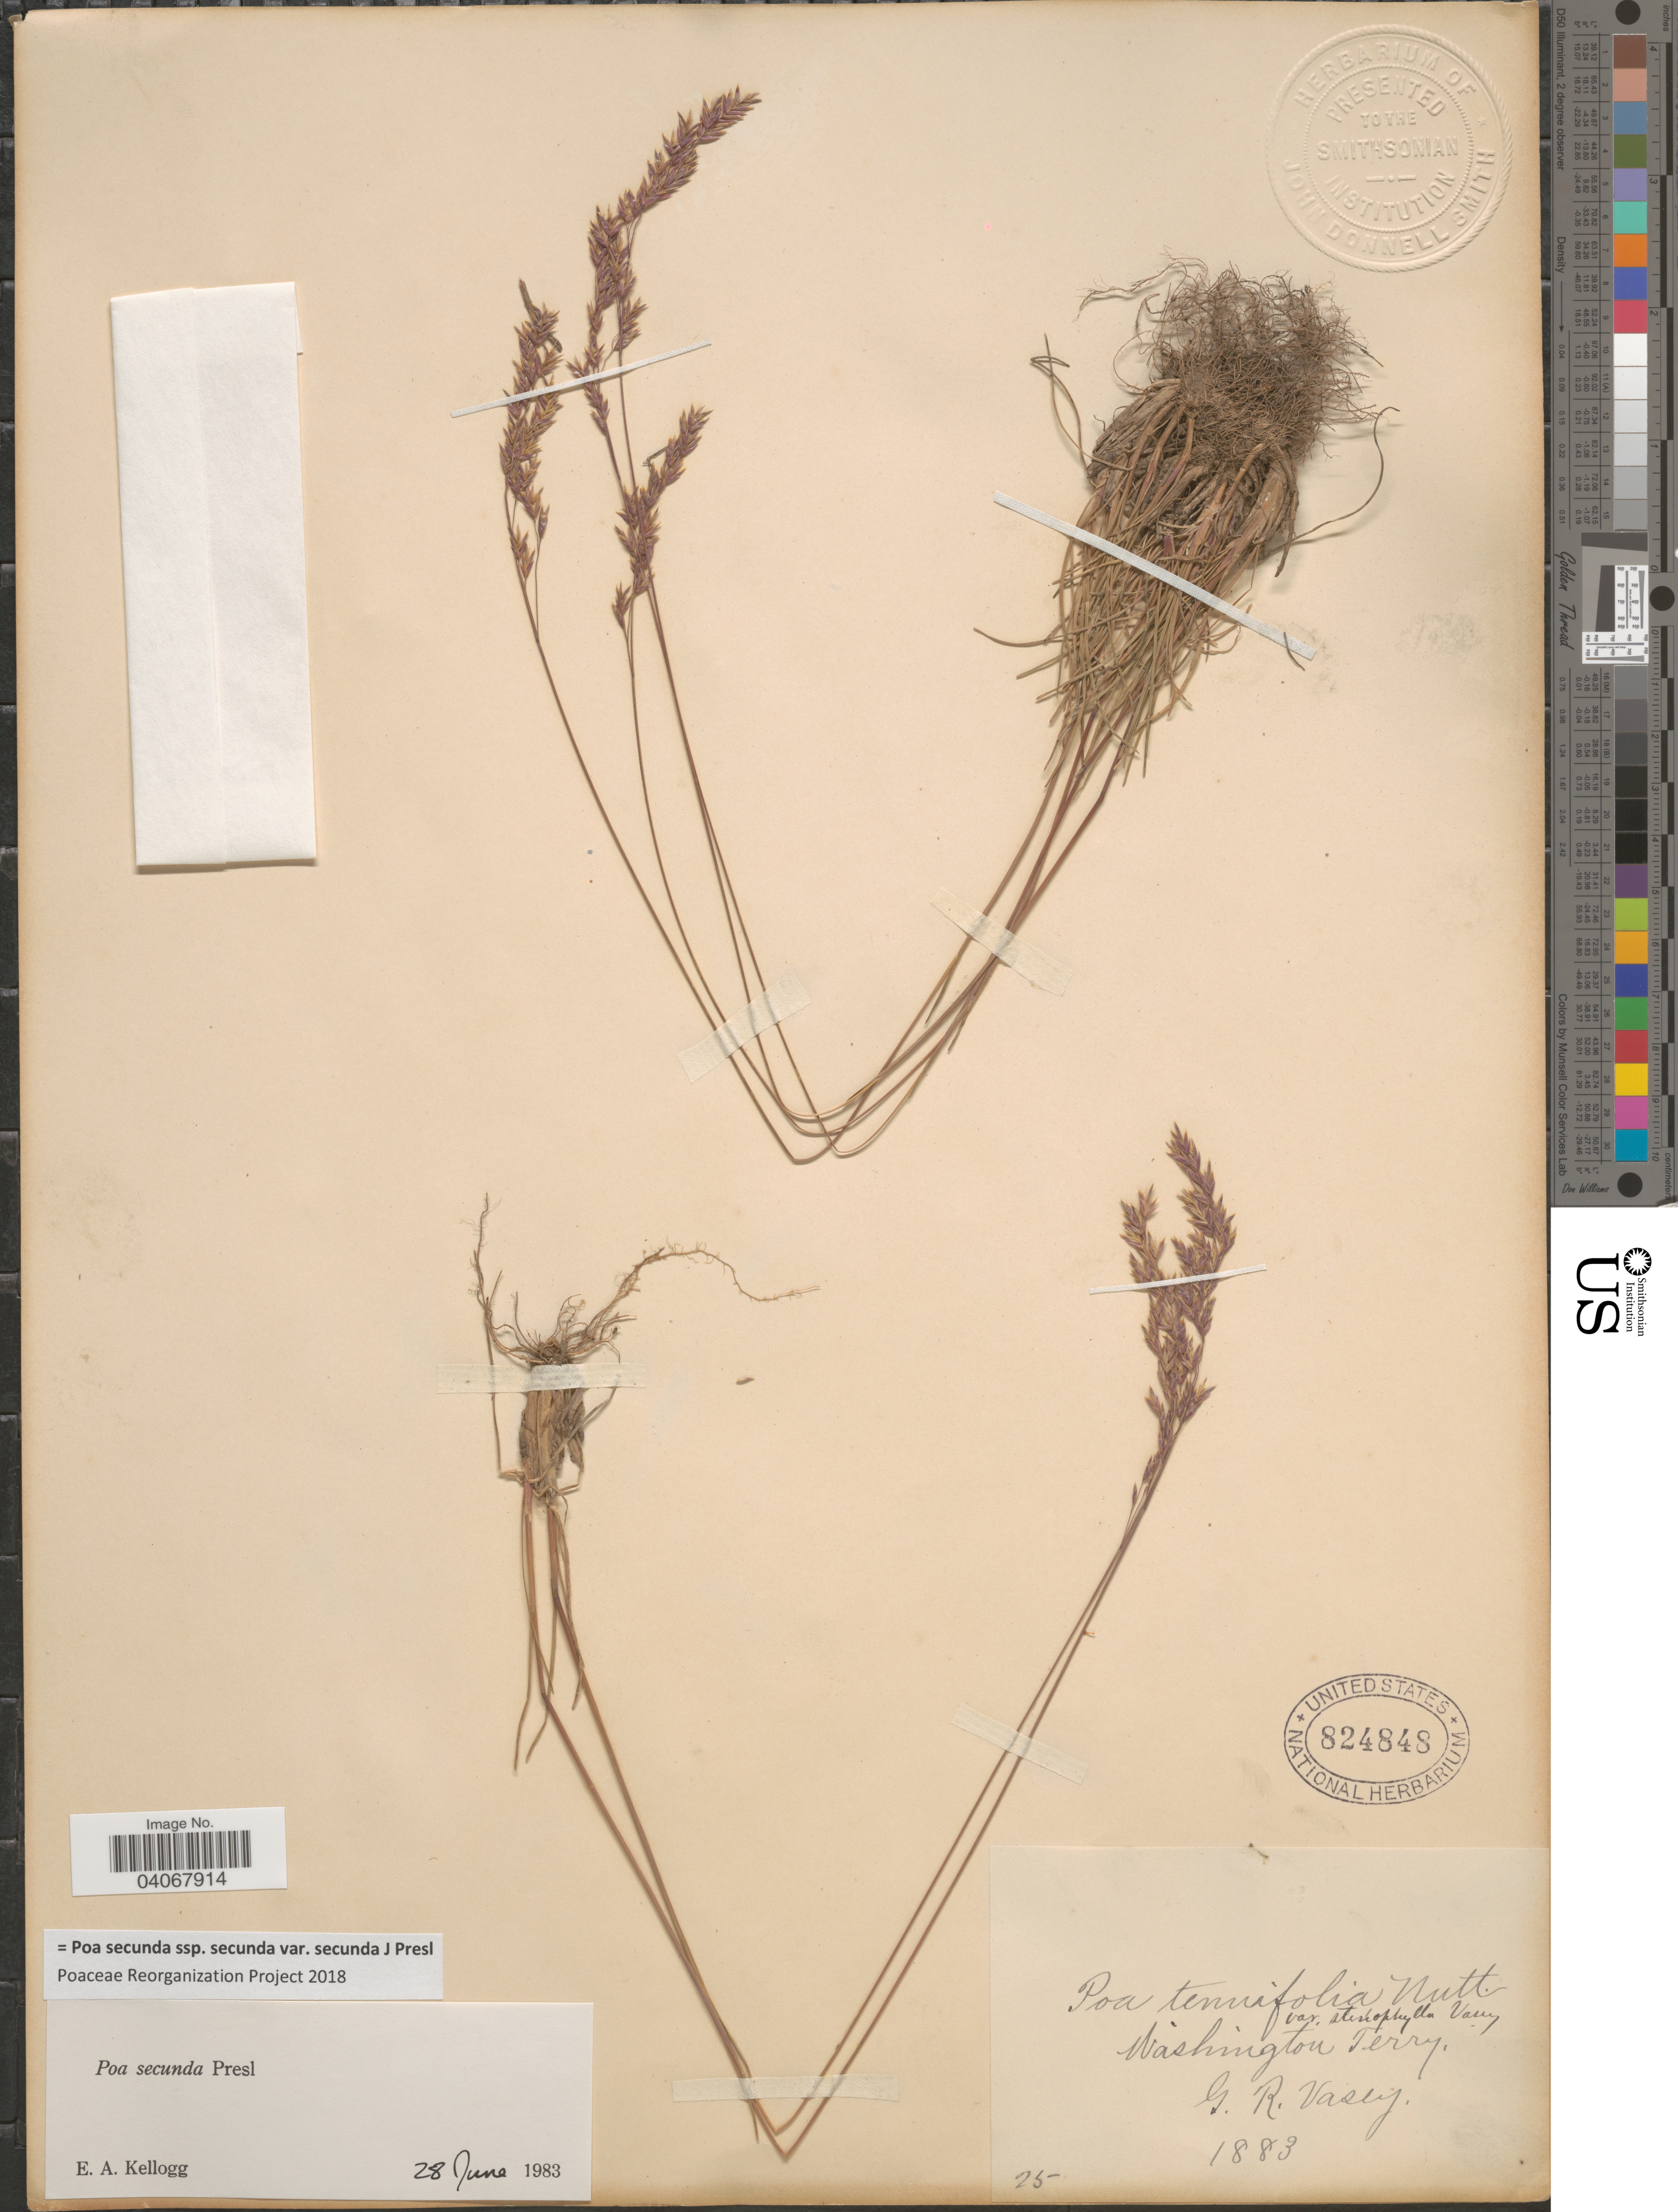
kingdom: Plantae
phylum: Tracheophyta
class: Liliopsida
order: Poales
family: Poaceae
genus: Poa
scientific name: Poa secunda subsp. secunda var. secunda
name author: J. Presl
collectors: G. R. Vasey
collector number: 25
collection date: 1883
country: United States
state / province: Washington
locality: Washington Terry.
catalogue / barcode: US 824848